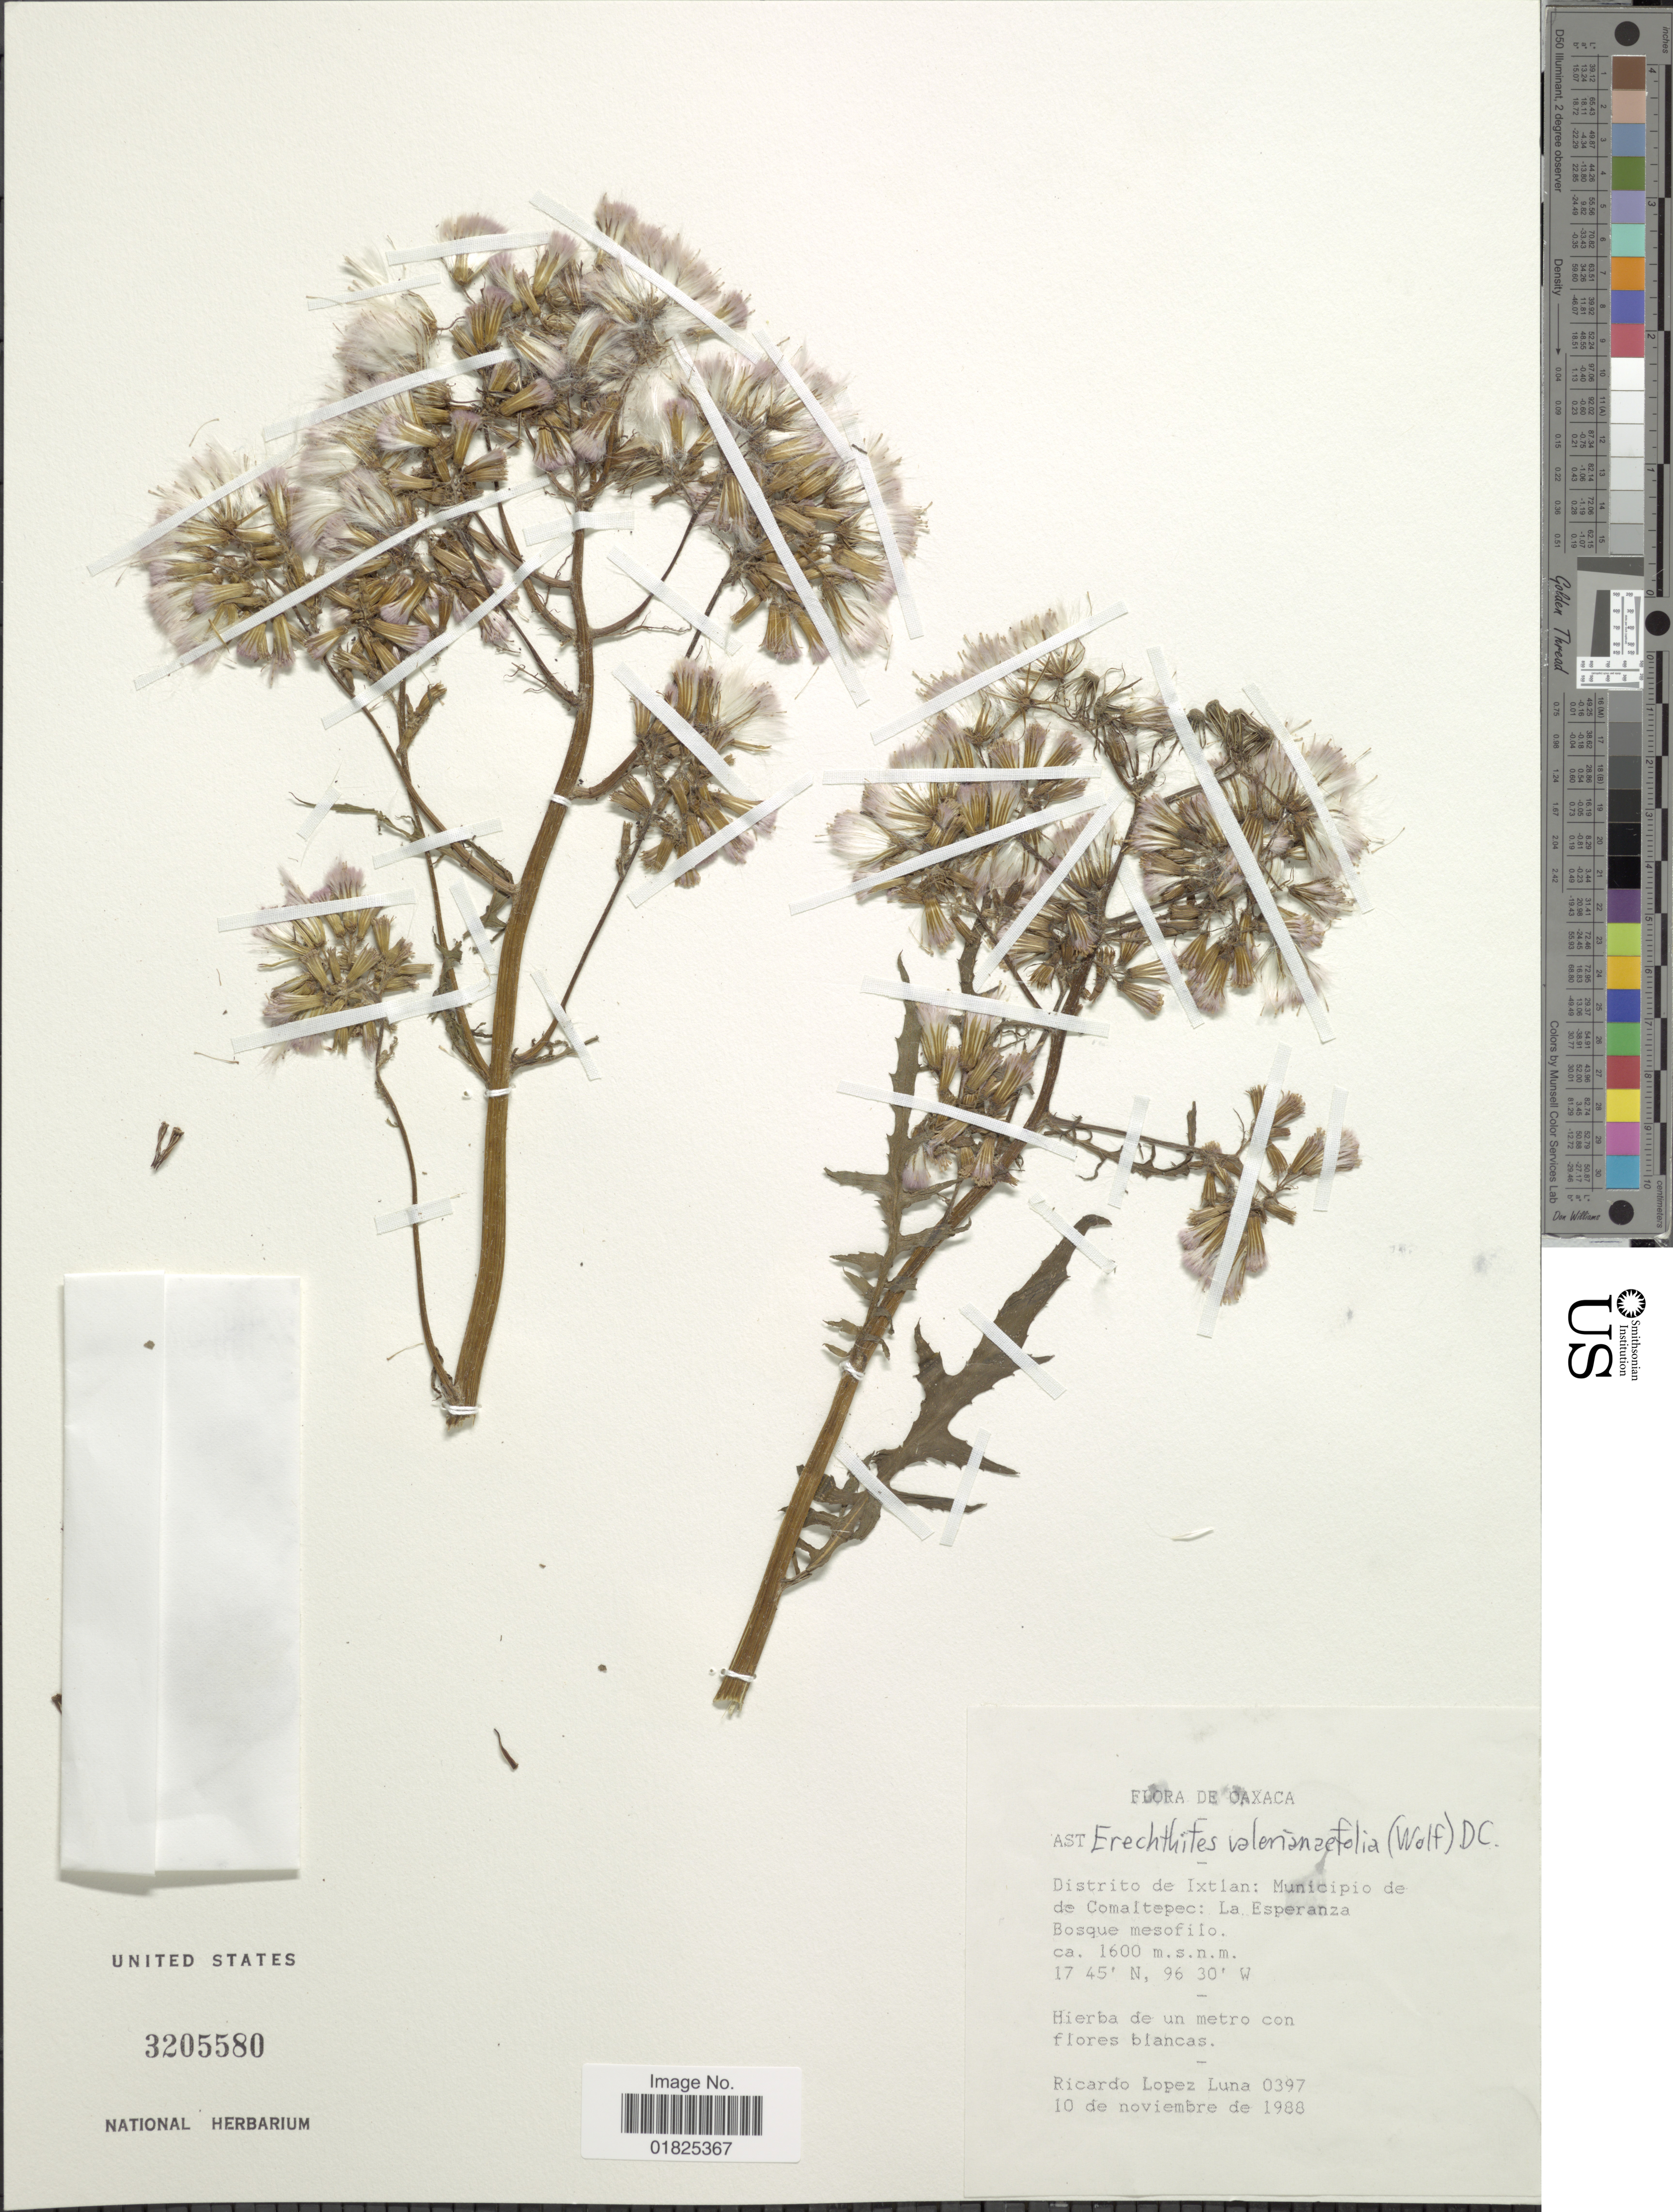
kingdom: Plantae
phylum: Tracheophyta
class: Magnoliopsida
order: Asterales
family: Asteraceae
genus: Erechtites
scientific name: Erechtites valerianifolius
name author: (Link ex Spreng.) DC.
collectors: R. López Luna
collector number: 0397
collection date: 1988-11-10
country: Mexico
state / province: Oaxaca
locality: Distrito de Ixtlan: Municipio de de Comaltepec: La Esperanza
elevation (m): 1600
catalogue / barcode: US 3205580